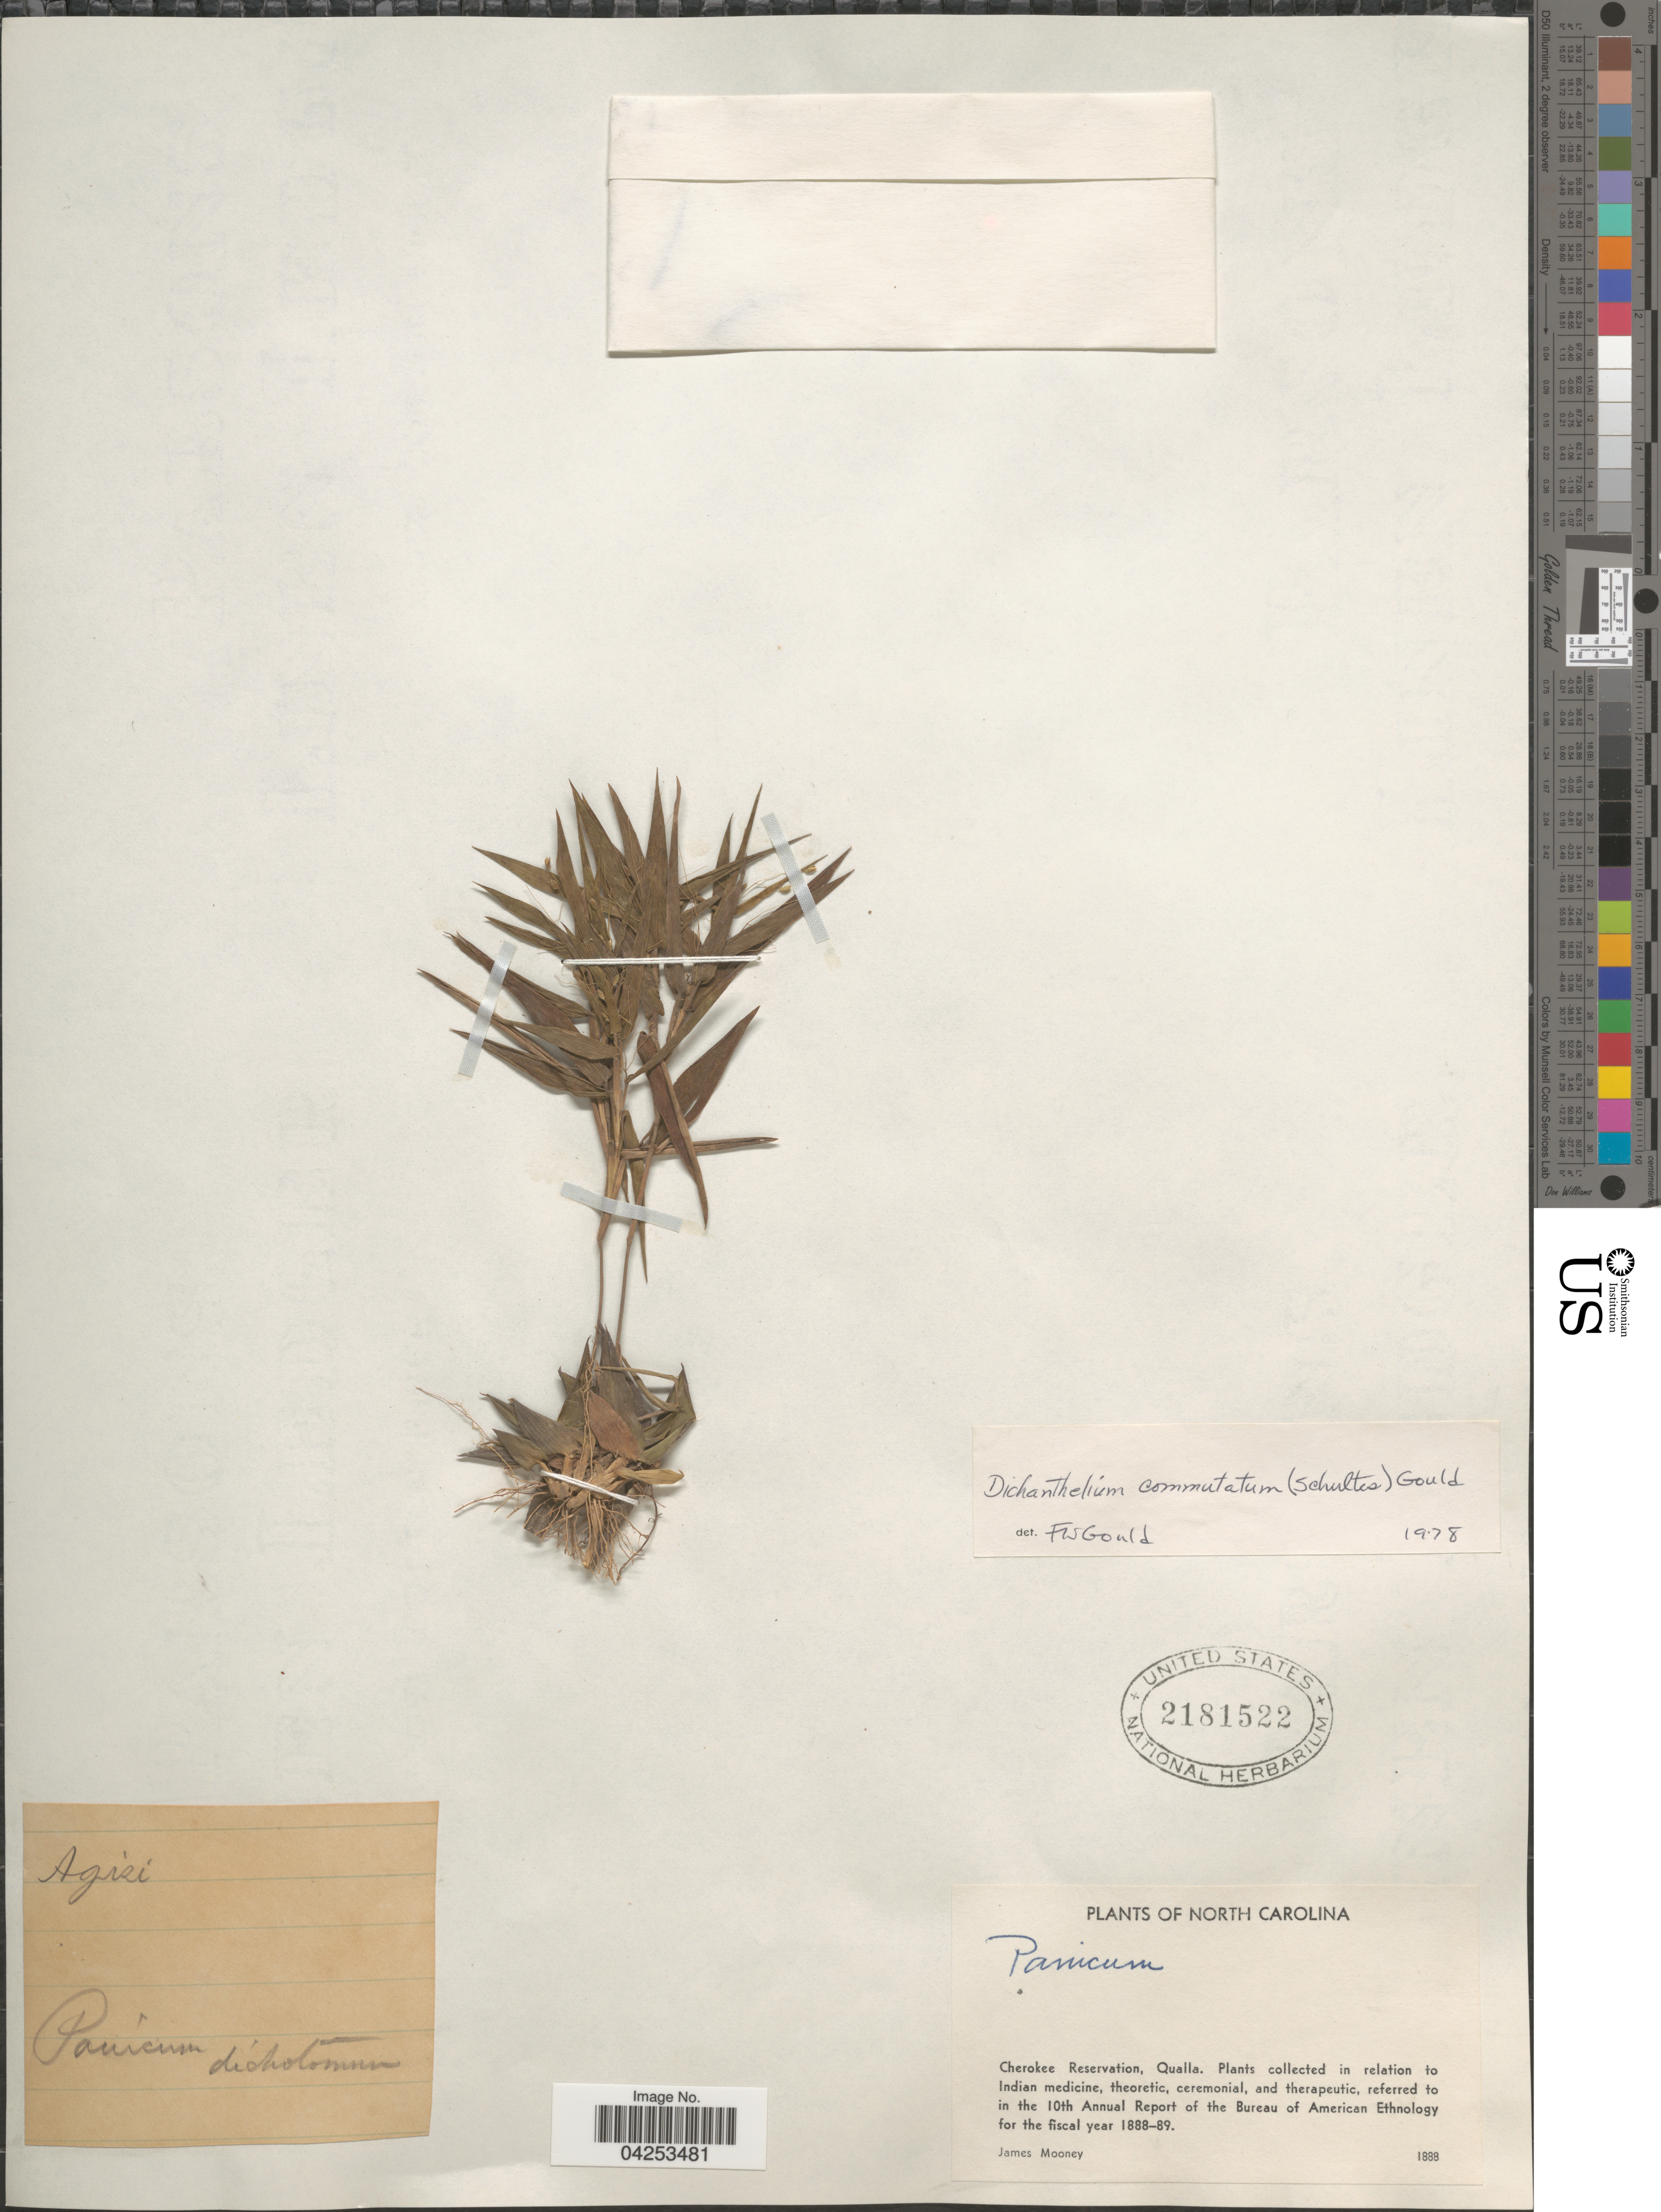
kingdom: Plantae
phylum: Tracheophyta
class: Liliopsida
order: Poales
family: Poaceae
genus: Dichanthelium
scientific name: Dichanthelium commutatum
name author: (Schult.) Gould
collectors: J. Mooney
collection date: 1888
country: United States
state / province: North Carolina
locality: Cherokee Reservation, Qualla.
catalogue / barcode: US 2181522